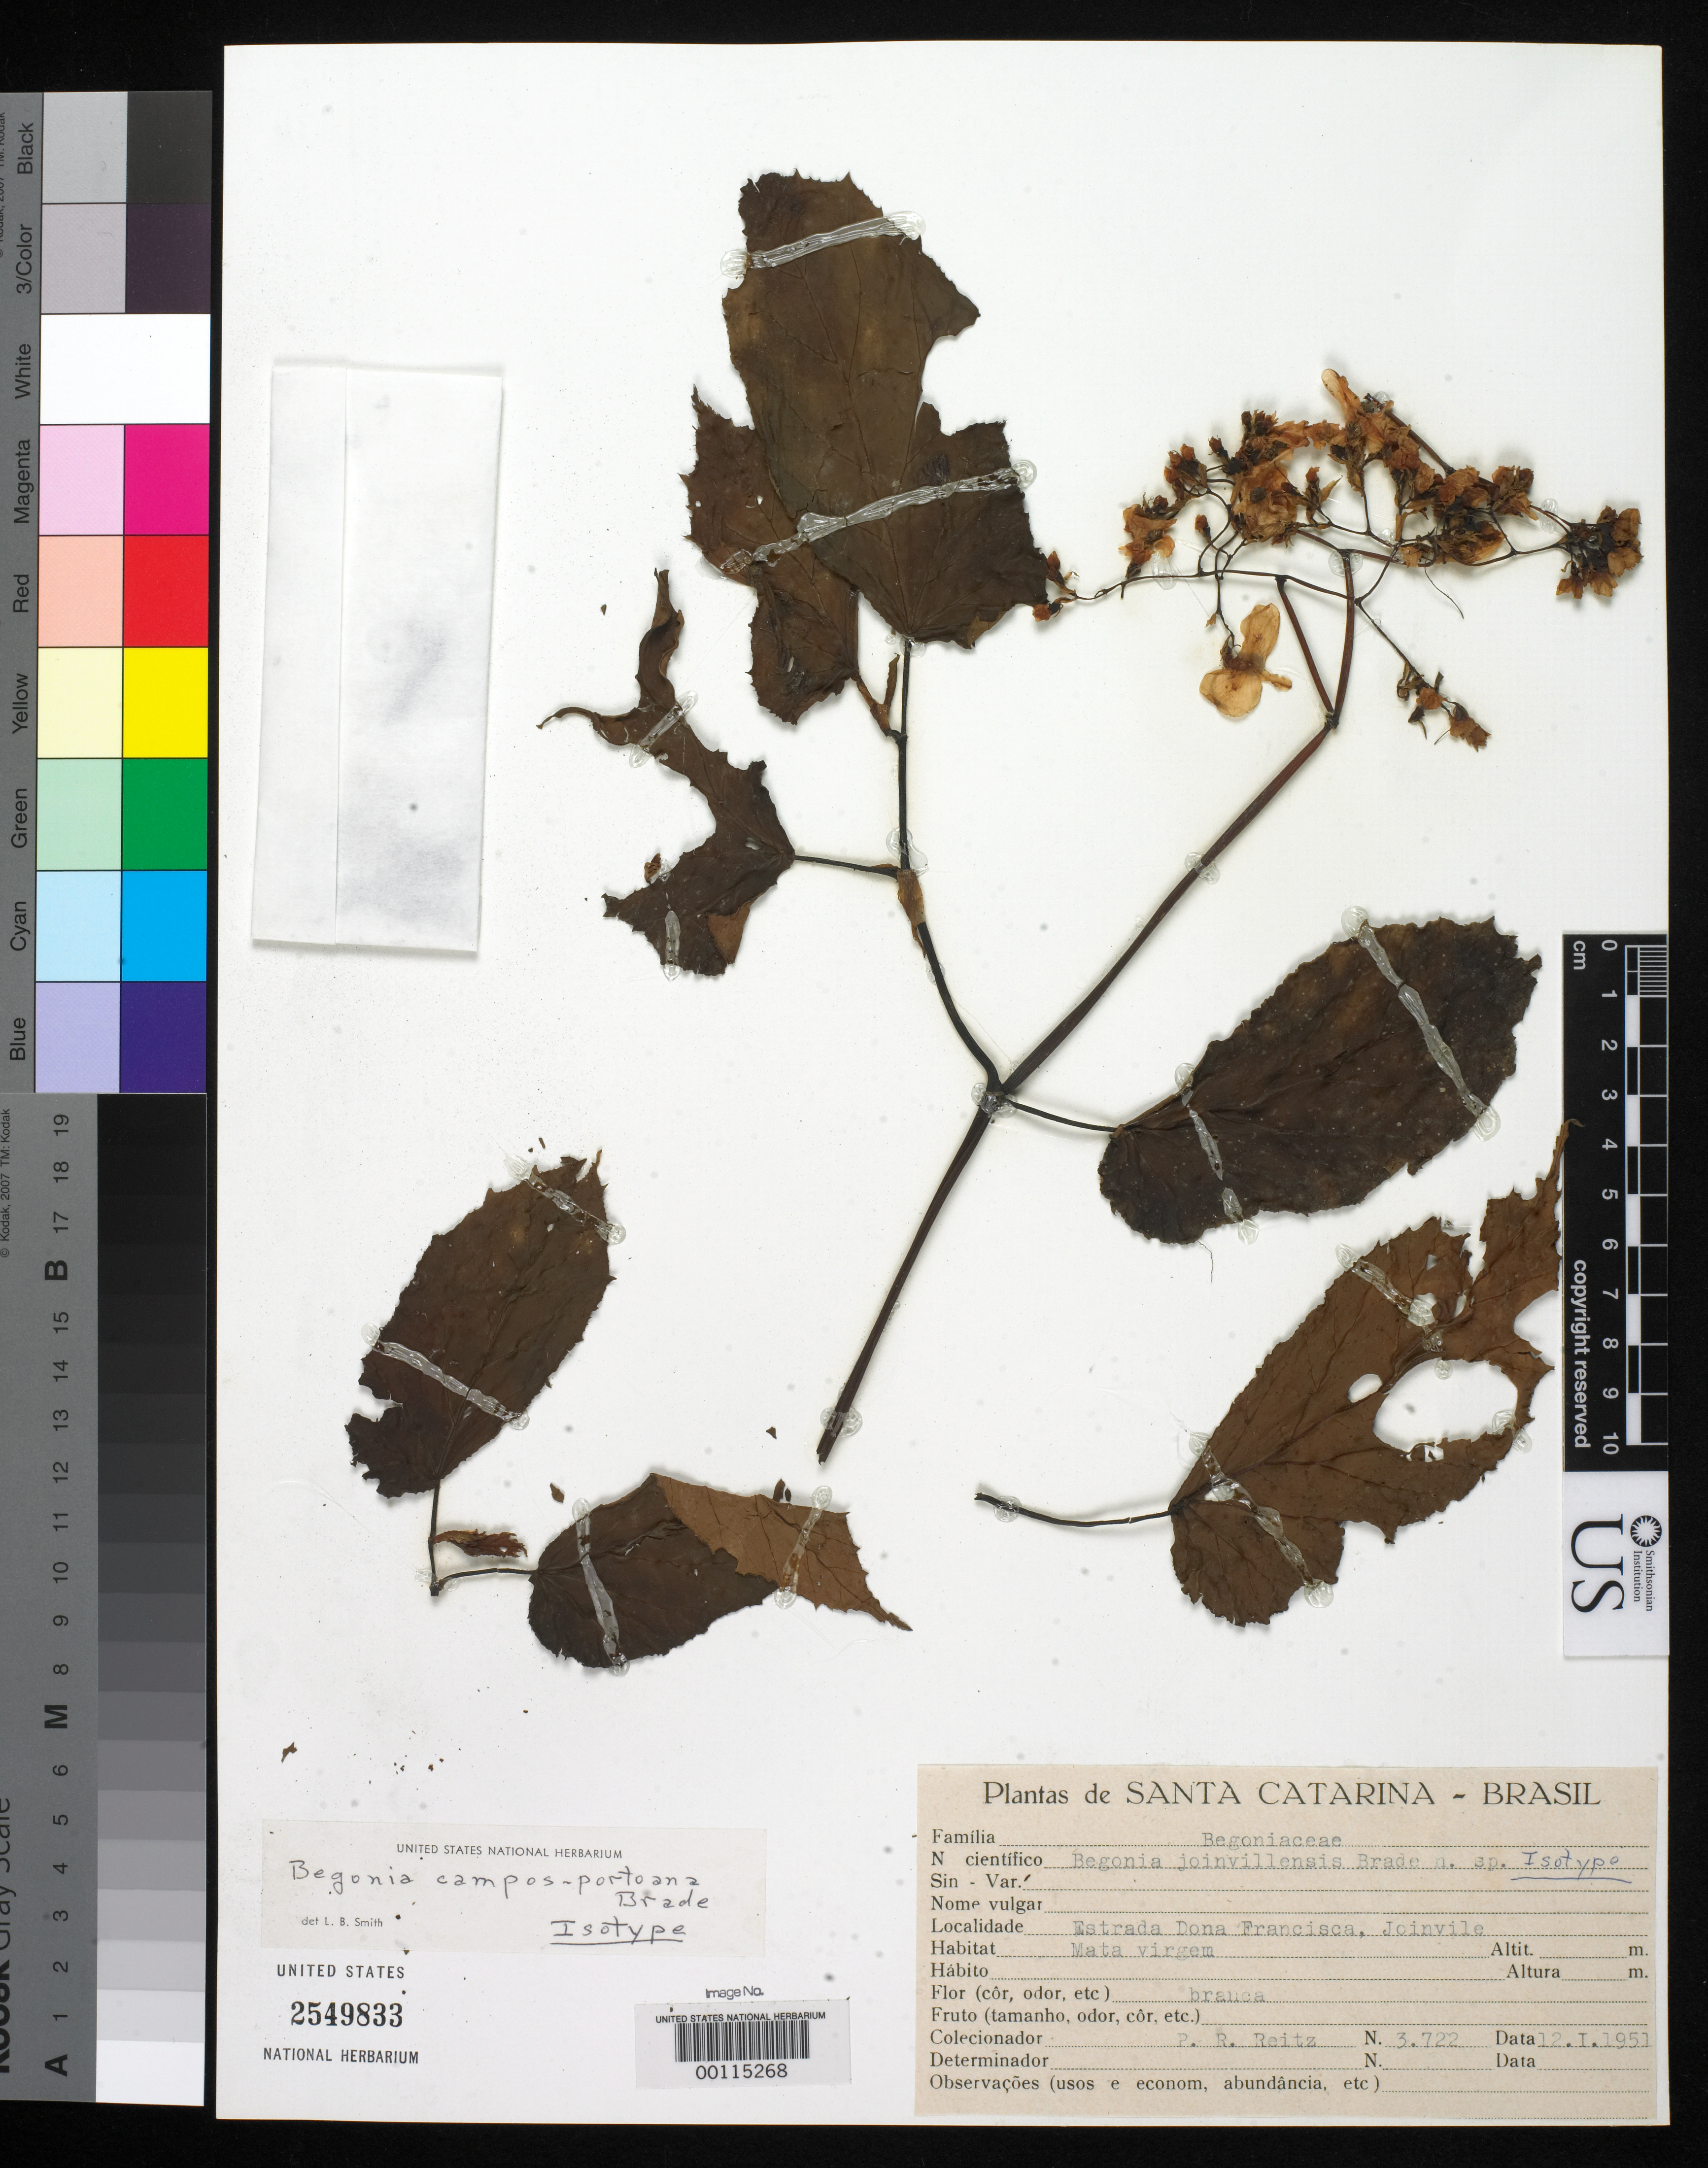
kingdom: Plantae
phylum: Tracheophyta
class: Magnoliopsida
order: Cucurbitales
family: Begoniaceae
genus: Begonia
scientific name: Begonia campos-portoana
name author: Brade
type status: Isotype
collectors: R. Reitz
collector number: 3722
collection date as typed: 12 Jan 1951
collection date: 1951-01-12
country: Brazil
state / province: Santa Catarina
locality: Jainville.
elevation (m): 200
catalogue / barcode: US 2549833